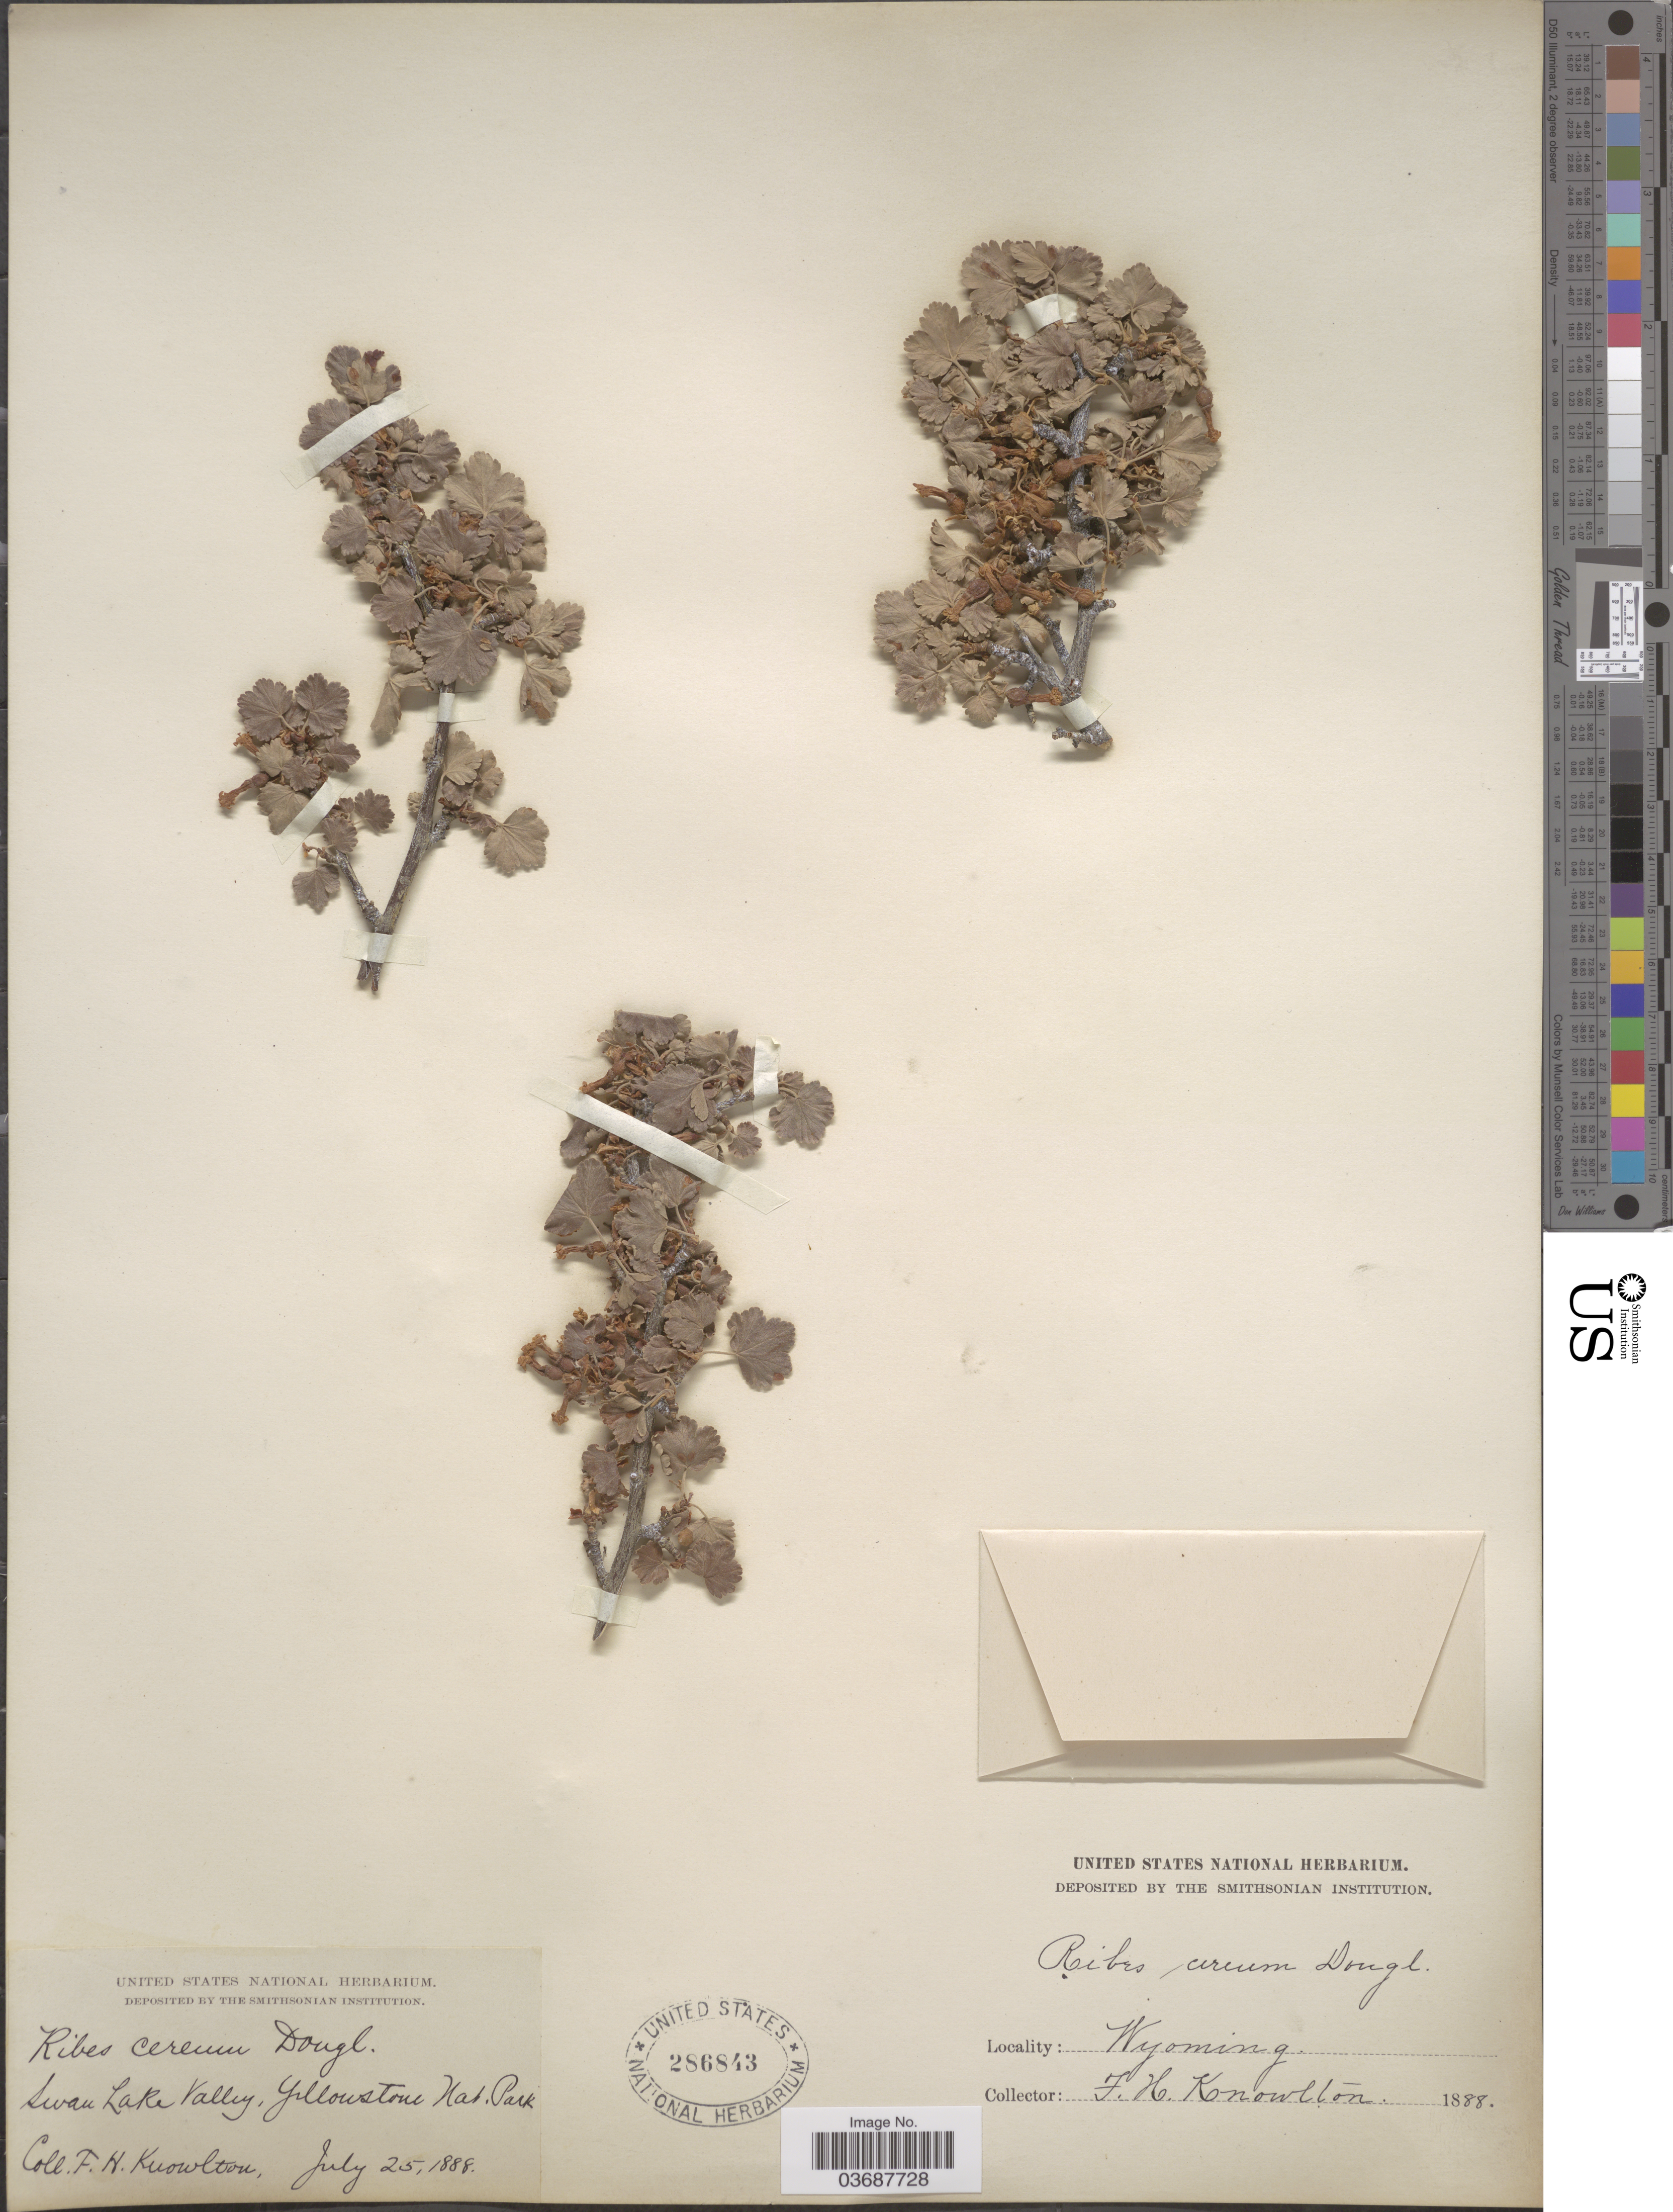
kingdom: Plantae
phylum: Tracheophyta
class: Magnoliopsida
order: Saxifragales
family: Grossulariaceae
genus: Ribes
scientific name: Ribes inebrians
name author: Lindl.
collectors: F. H. Knowlton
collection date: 1888-07-25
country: United States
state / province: Wyoming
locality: Swan Lake Valley, Yellowstone Nat. Park.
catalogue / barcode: US 286843